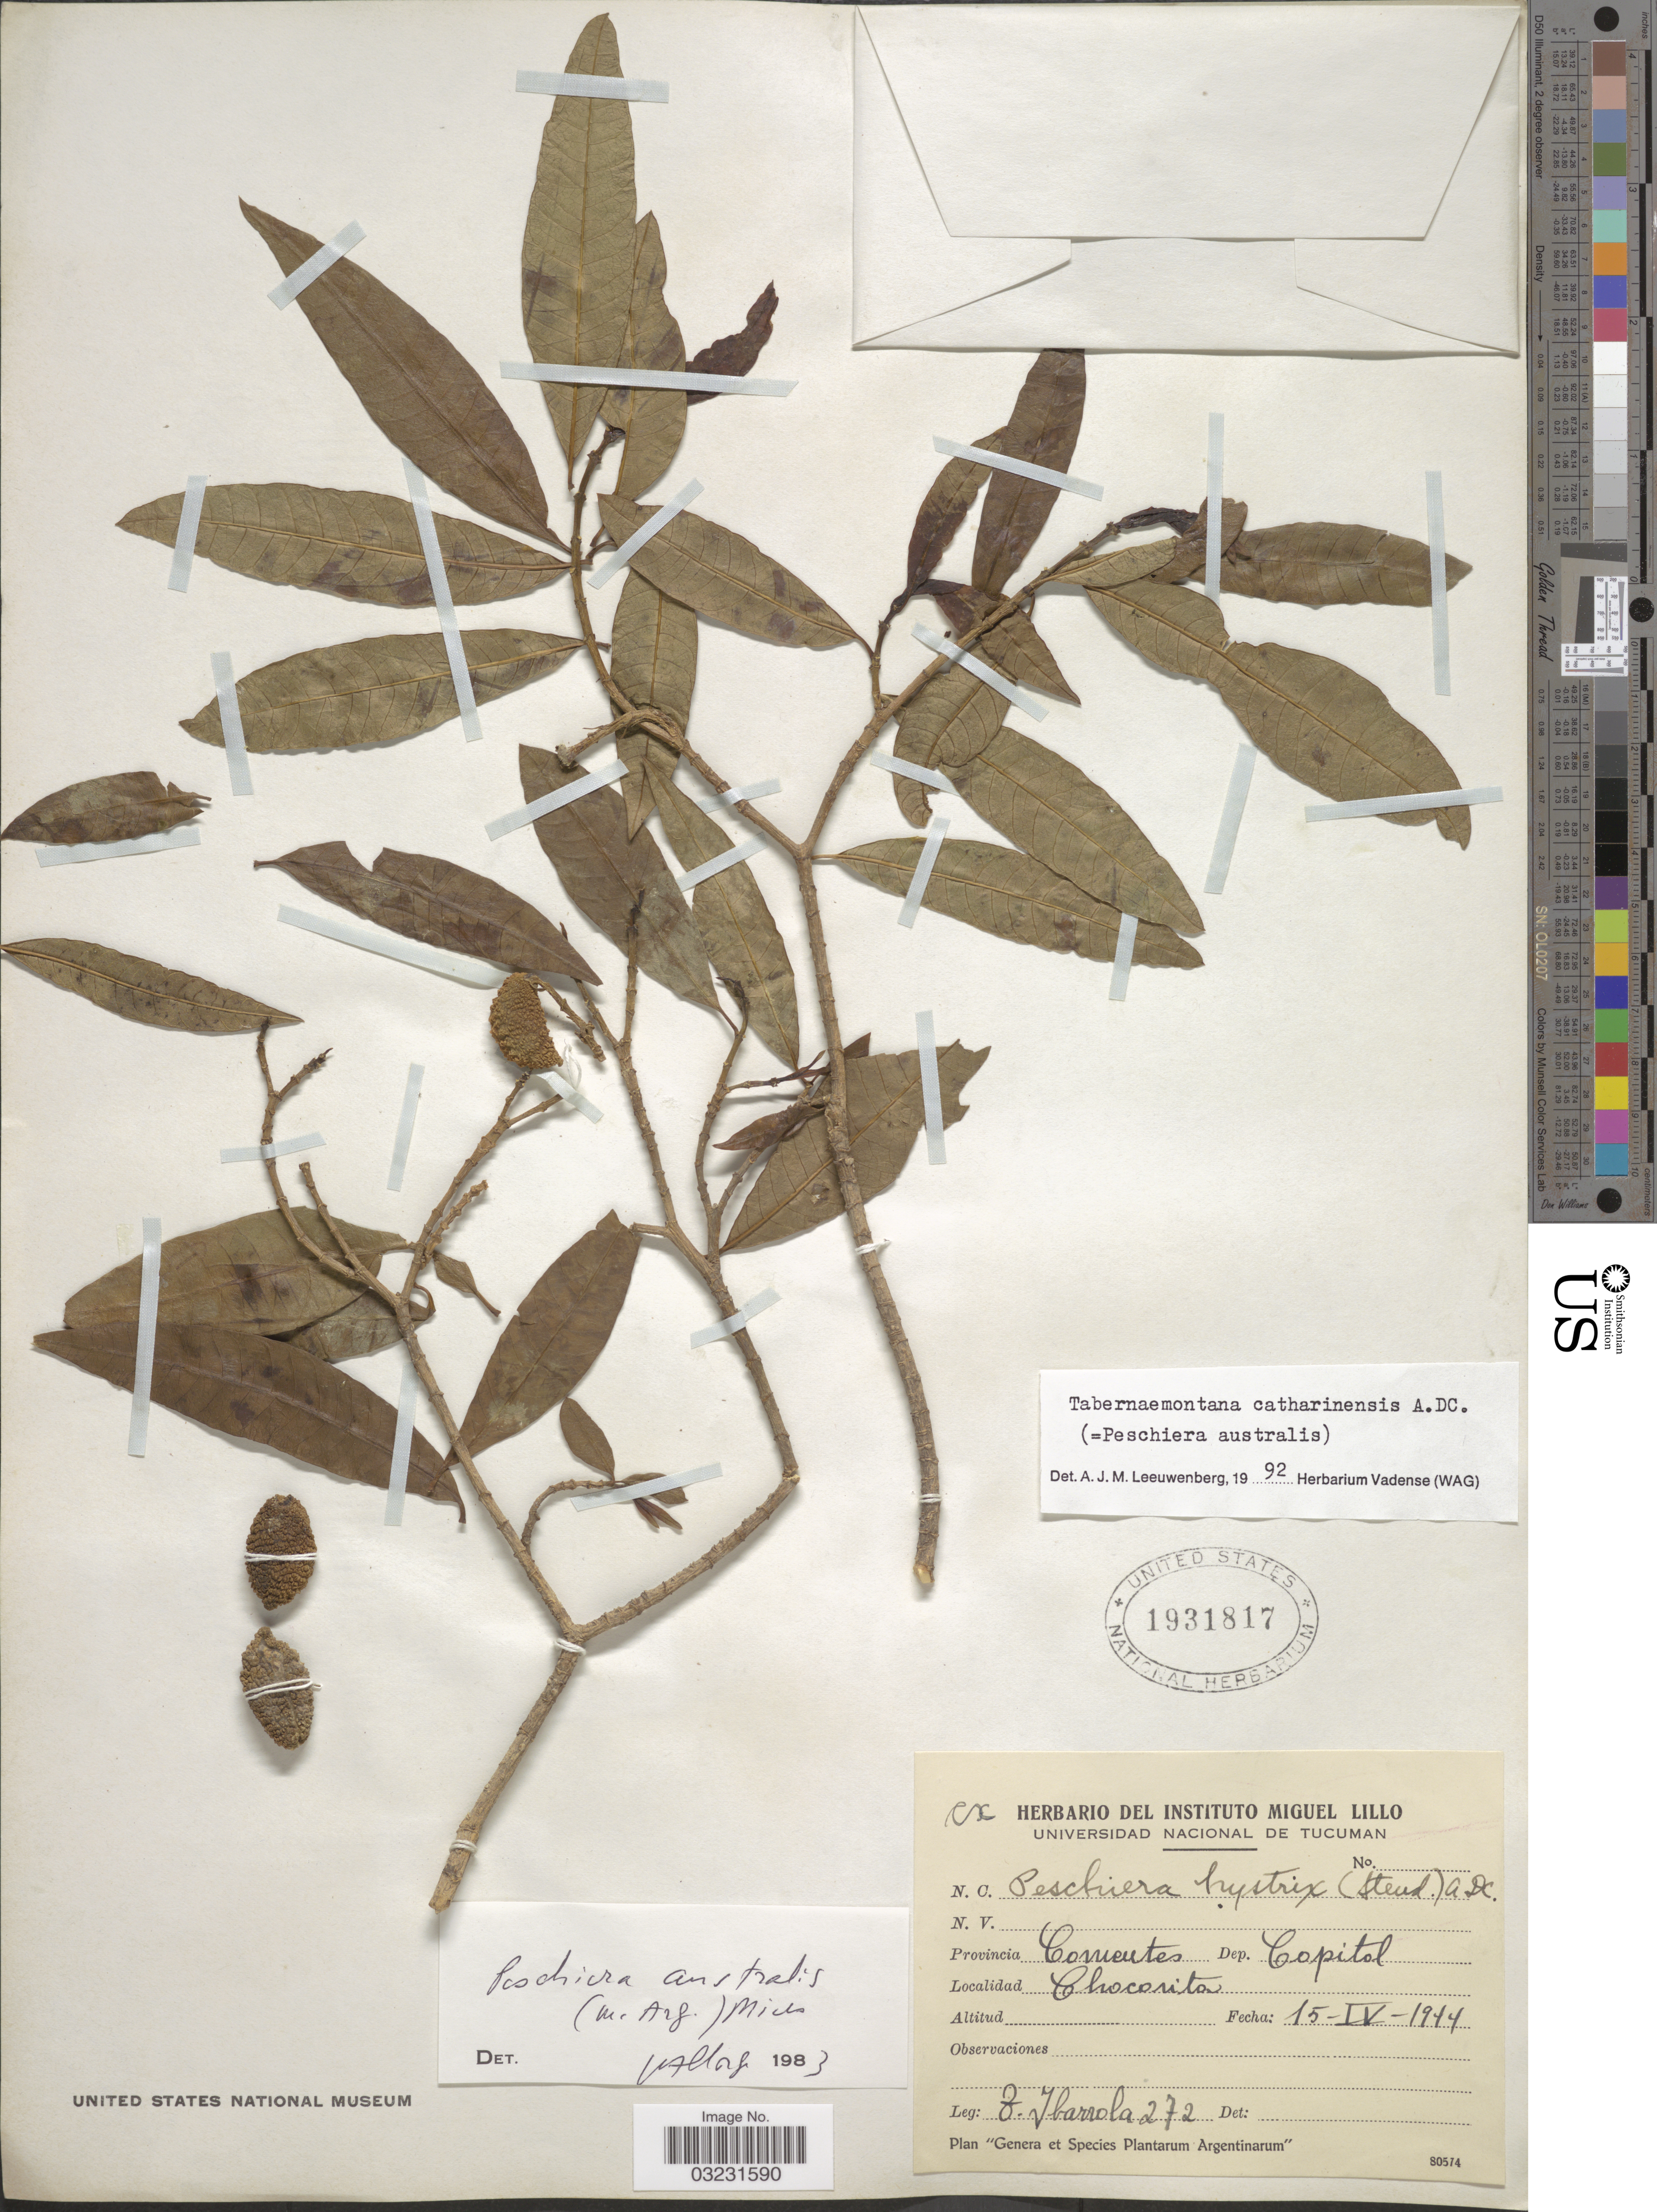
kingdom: Plantae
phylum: Tracheophyta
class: Magnoliopsida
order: Gentianales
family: Apocynaceae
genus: Tabernaemontana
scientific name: Tabernaemontana catharinensis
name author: A. DC.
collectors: T. Ibarrola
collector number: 272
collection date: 1944-04-15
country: Argentina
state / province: Corrientes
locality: Dep. Copitol. Chocorita.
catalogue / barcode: US 1931817